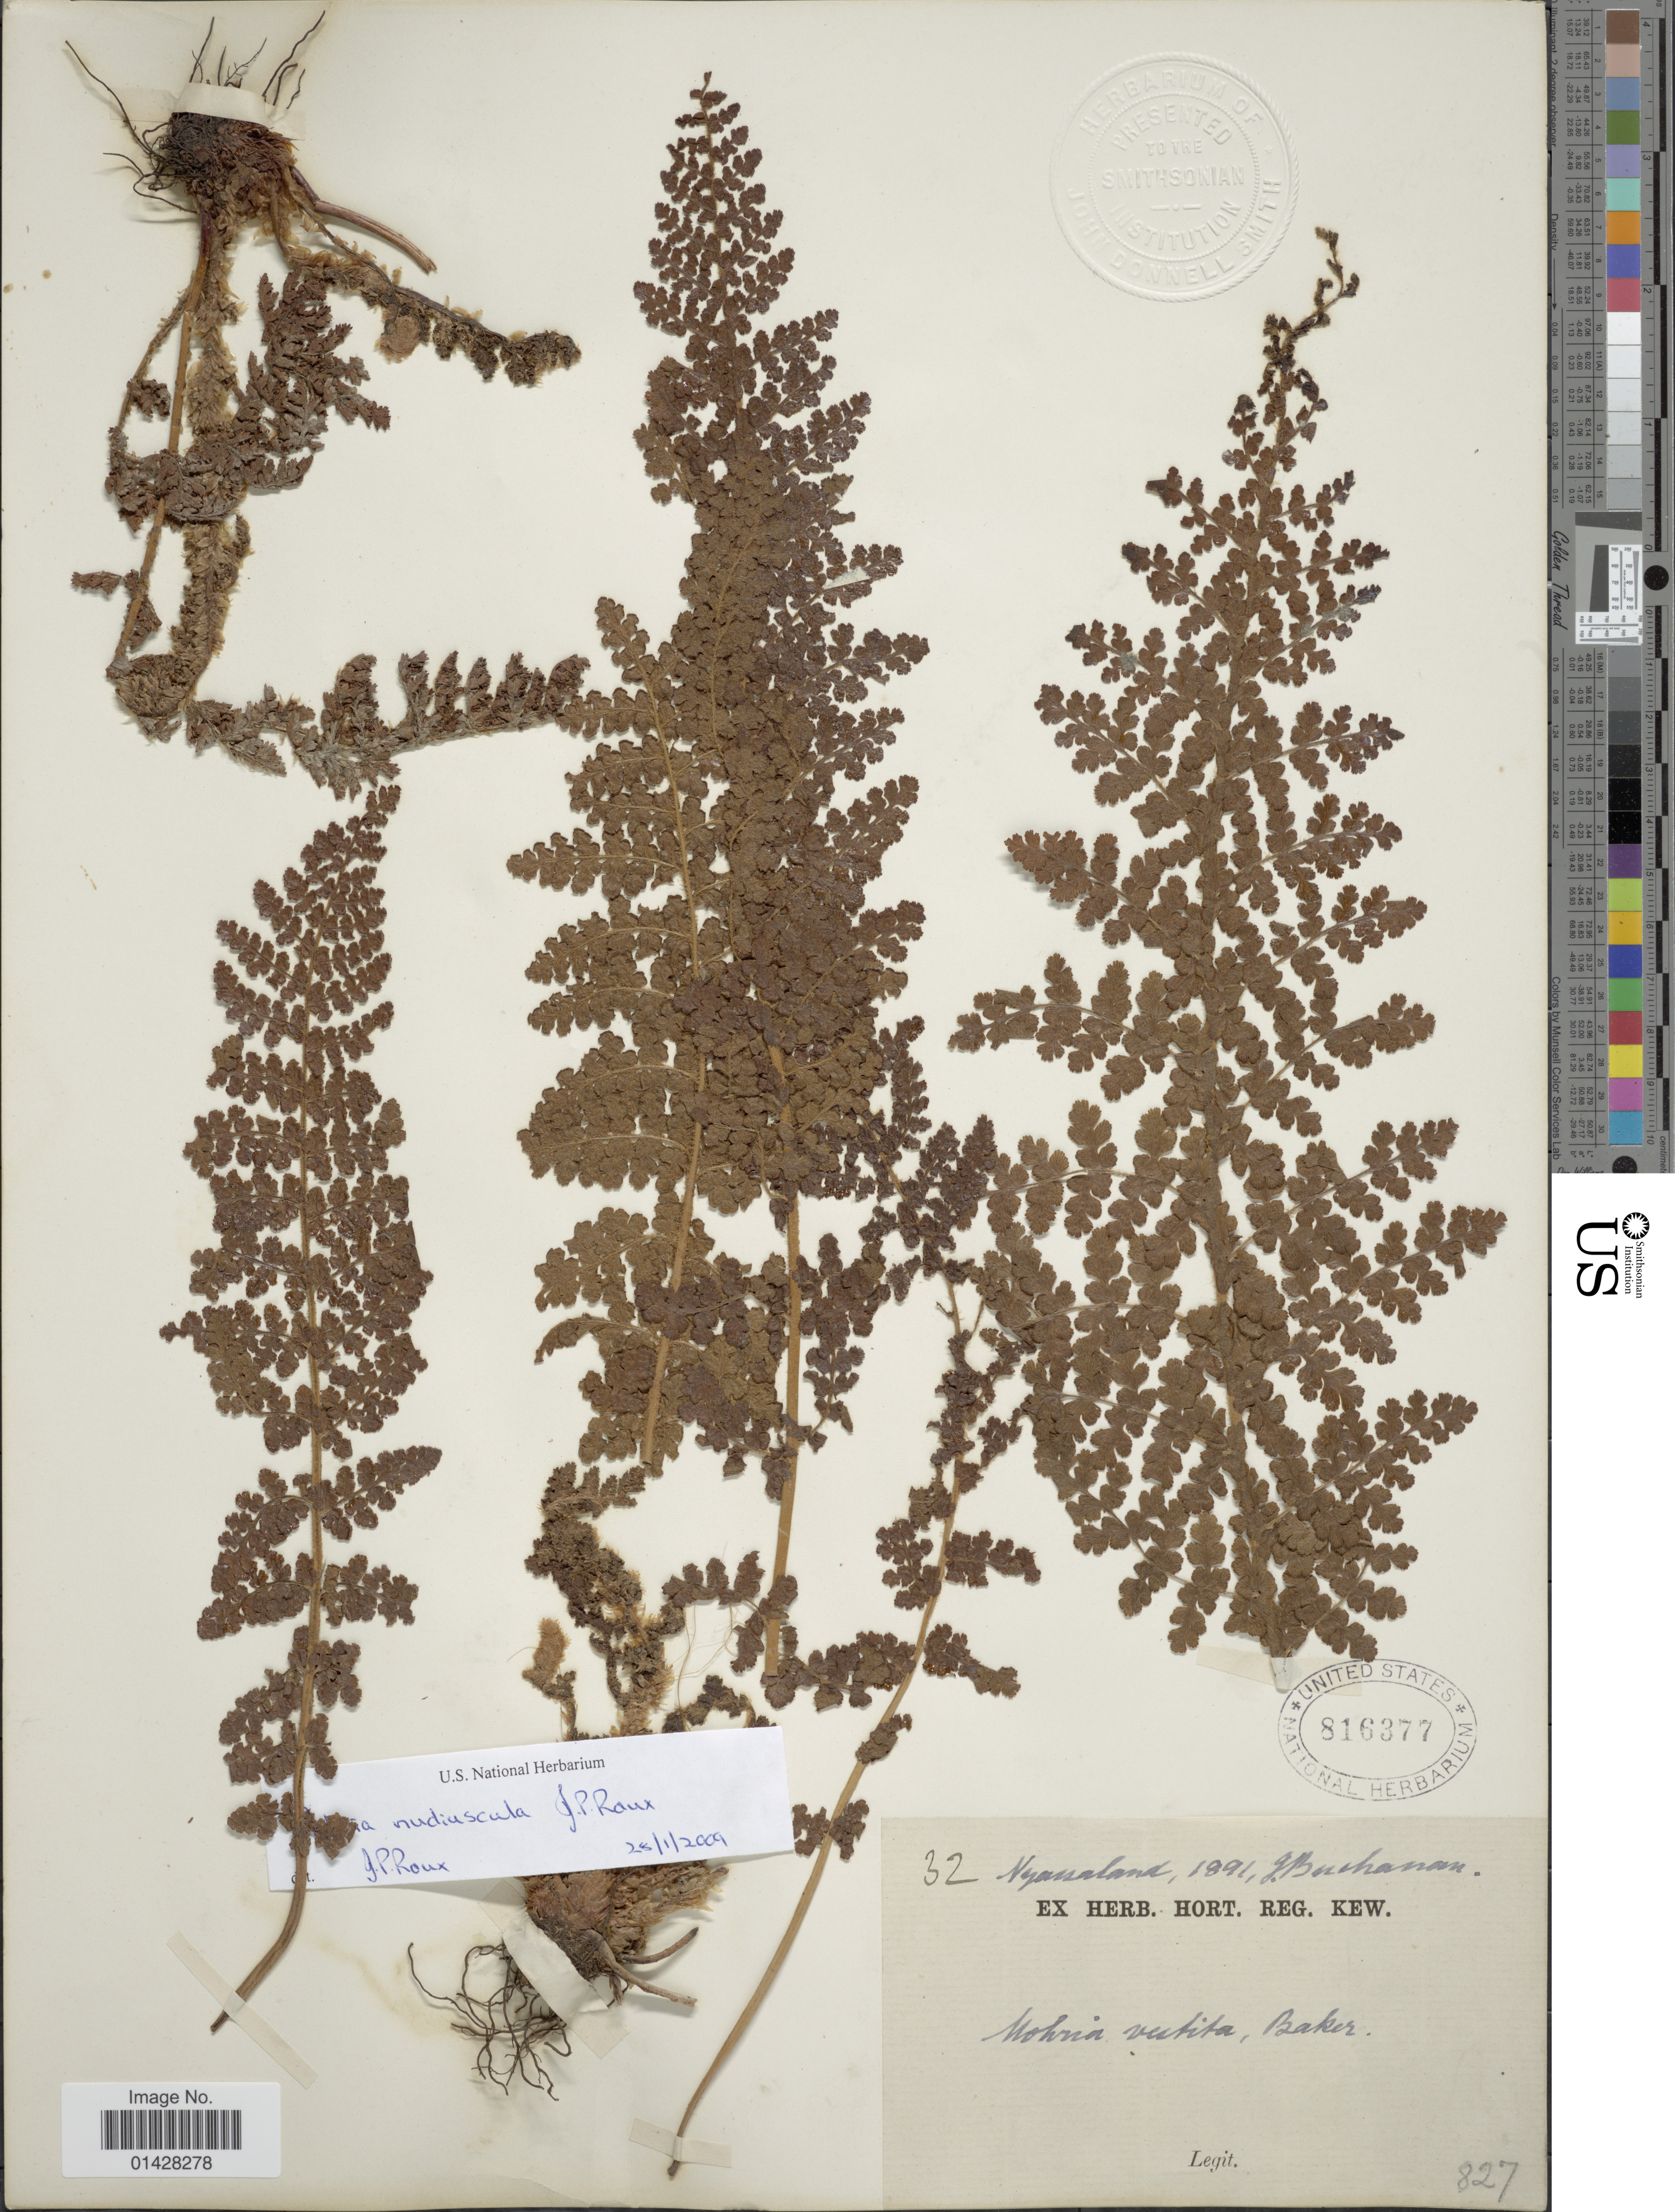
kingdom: Plantae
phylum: Tracheophyta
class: Polypodiopsida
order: Schizaeales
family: Anemiaceae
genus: Anemia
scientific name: Anemia nudiuscula comb ined.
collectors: J. Buchanan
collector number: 32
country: Malawi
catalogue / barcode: US 816377